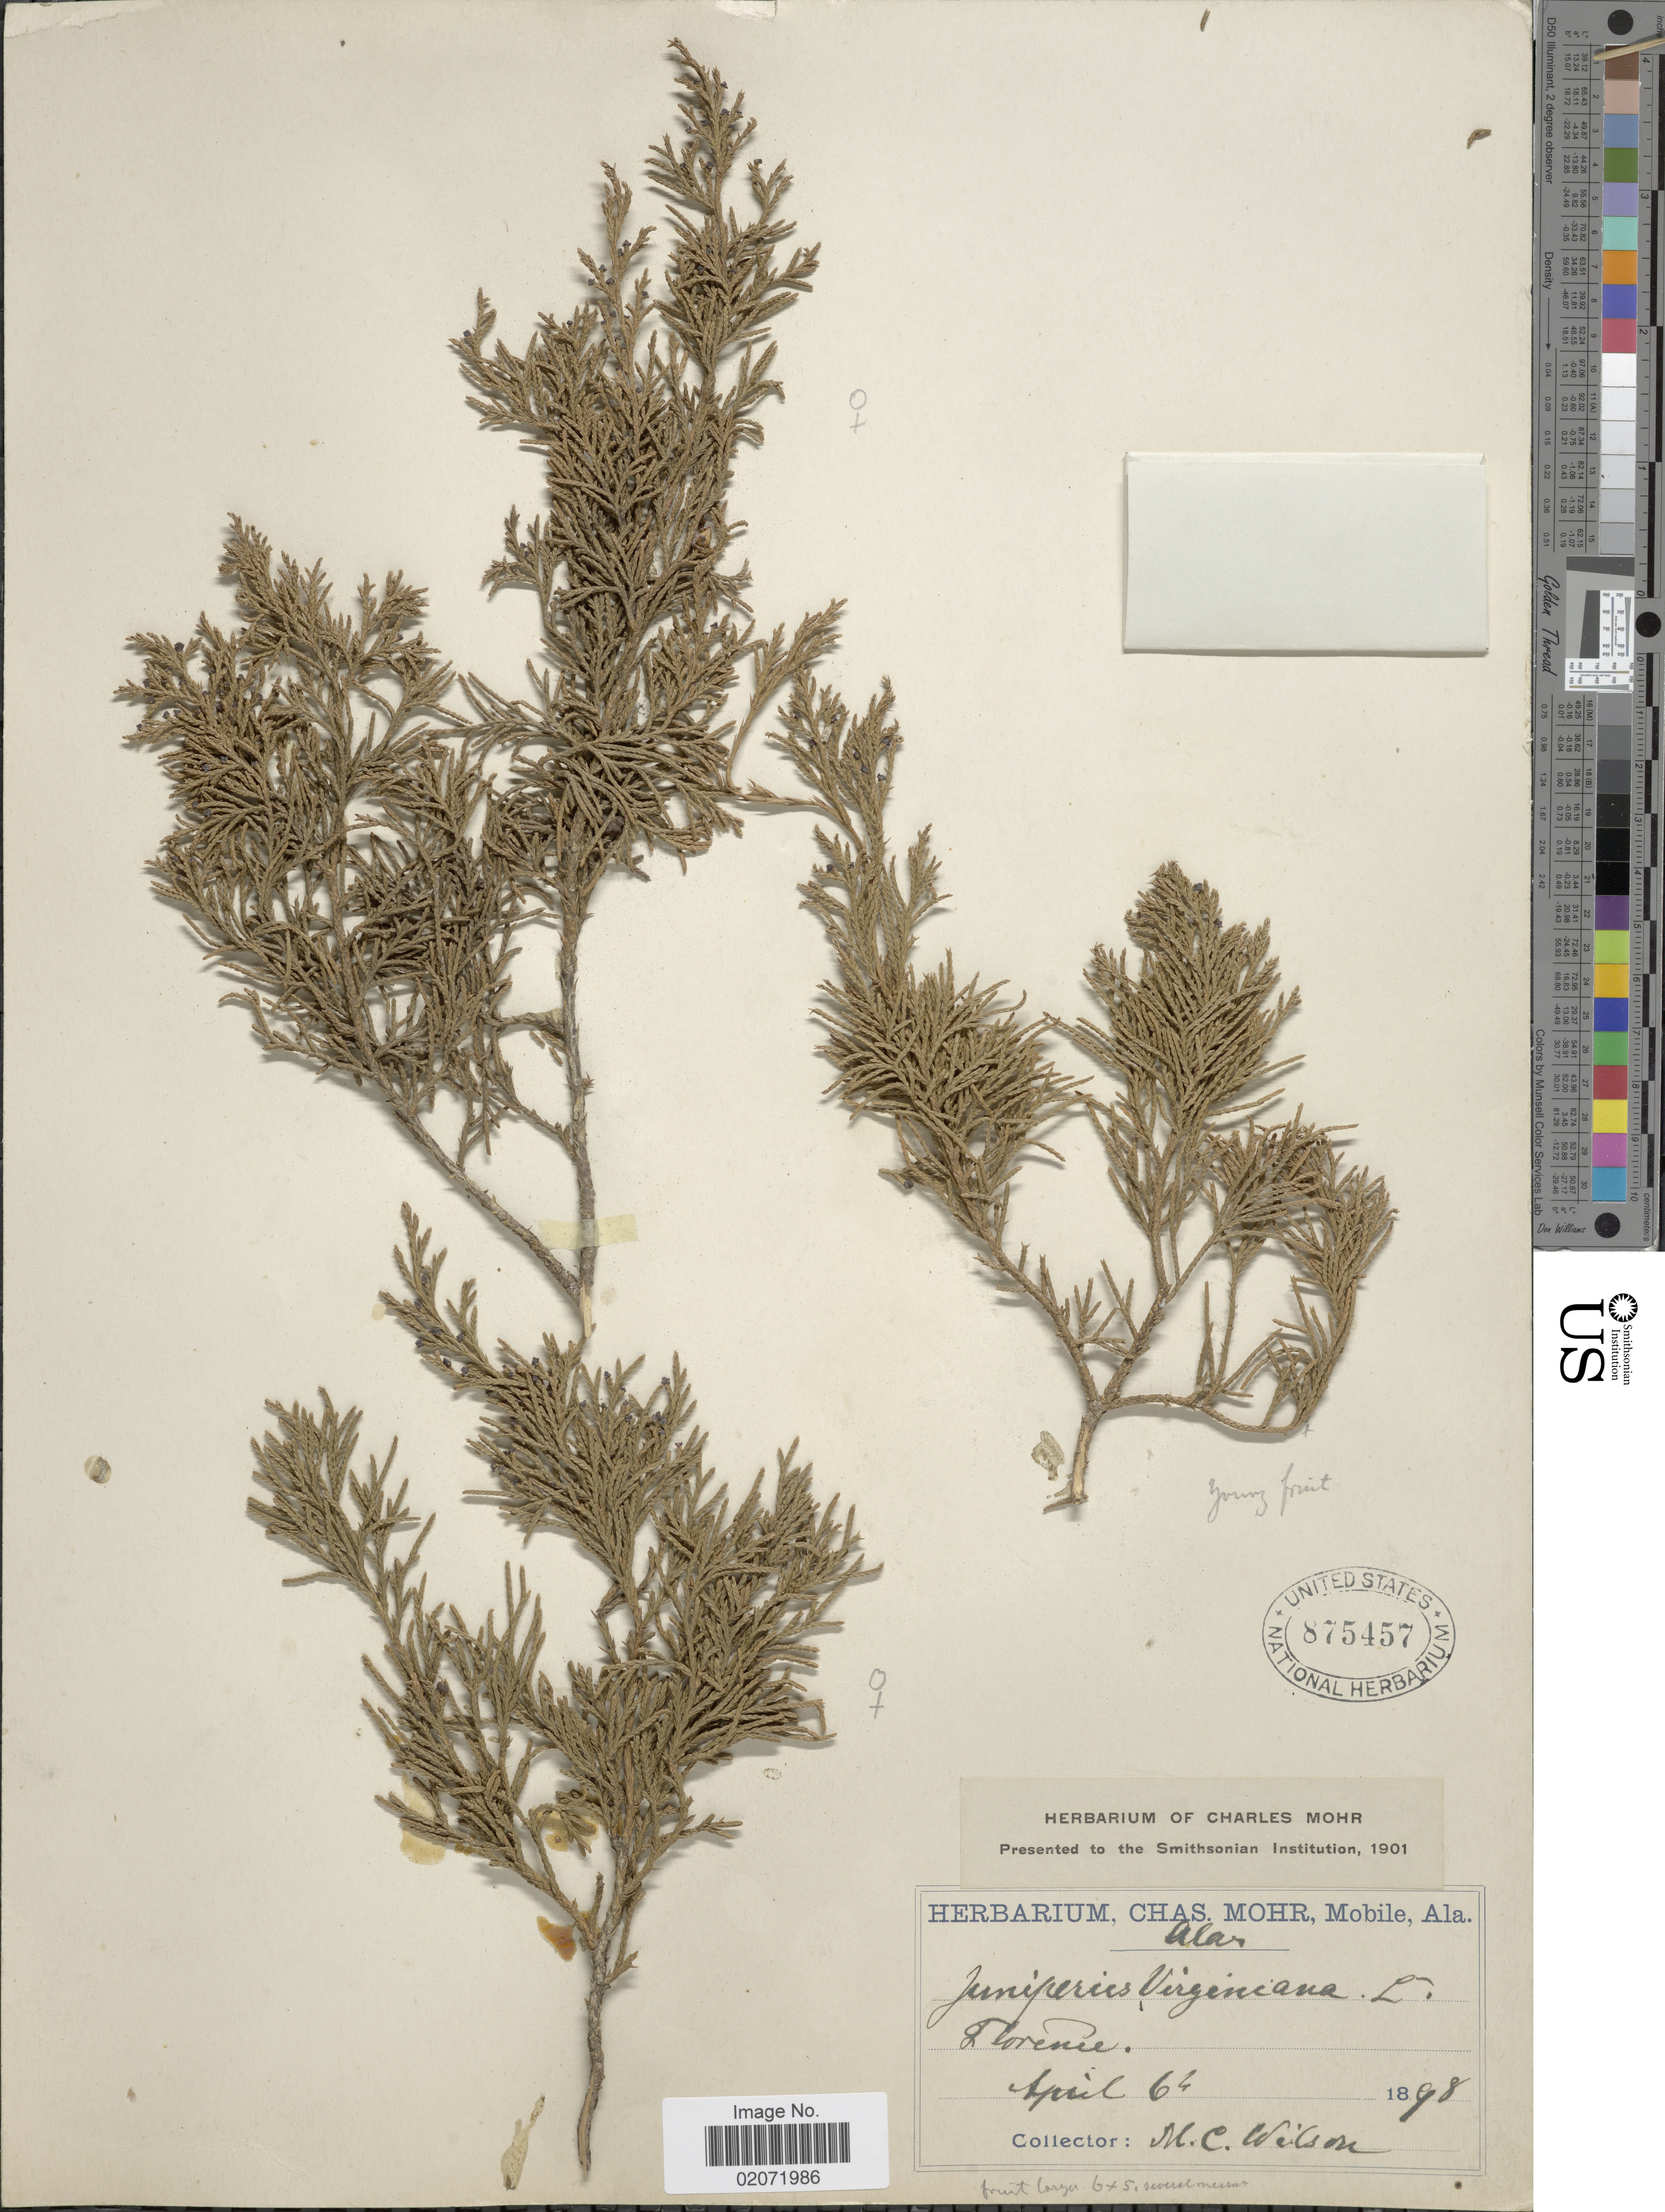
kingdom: Plantae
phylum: Tracheophyta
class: Pinopsida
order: Pinales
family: Cupressaceae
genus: Juniperus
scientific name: Juniperus virginiana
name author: L.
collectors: M. C. Wilson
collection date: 1898-04-06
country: United States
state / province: Alabama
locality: Florence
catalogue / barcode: US 875457